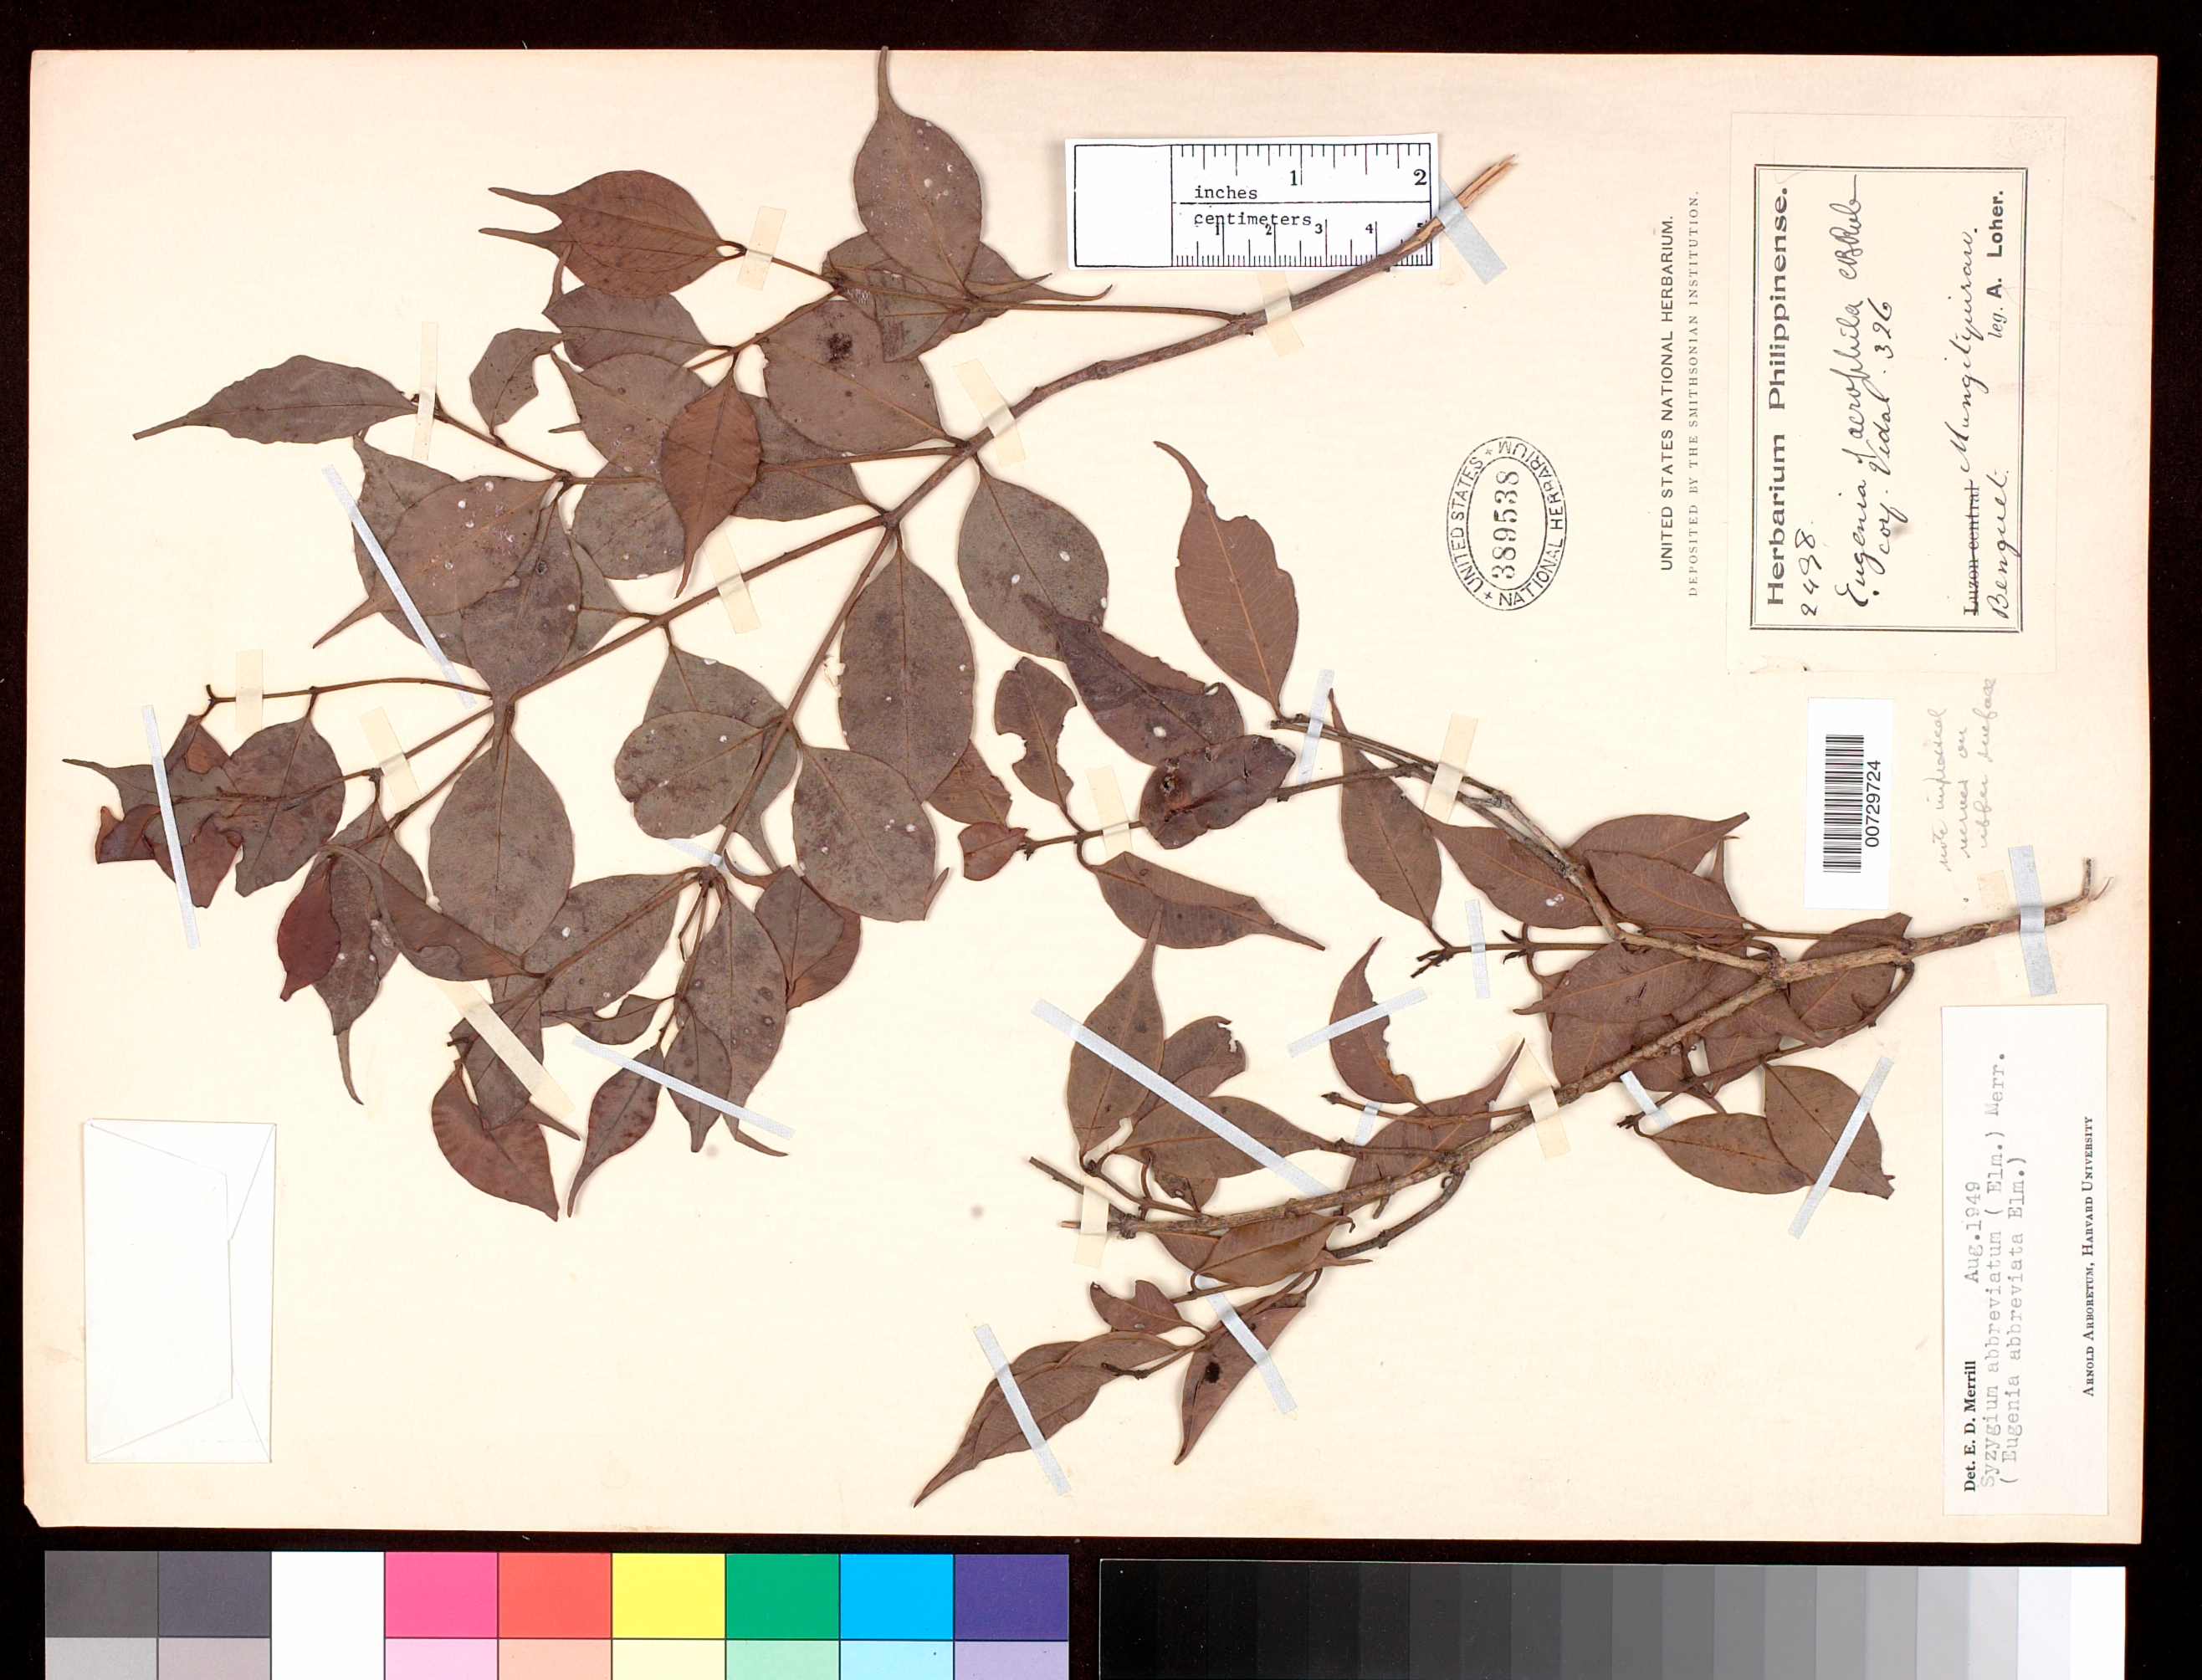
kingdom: Plantae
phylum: Tracheophyta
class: Magnoliopsida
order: Myrtales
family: Myrtaceae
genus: Syzygium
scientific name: Syzygium abbreviatum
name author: (Elmer) Merr.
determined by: Merrill, Elmer D.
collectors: A. Loher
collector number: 2498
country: Philippines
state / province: Cordillera (Administrative Region)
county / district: Benguet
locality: Mungityuirau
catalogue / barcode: US 389538